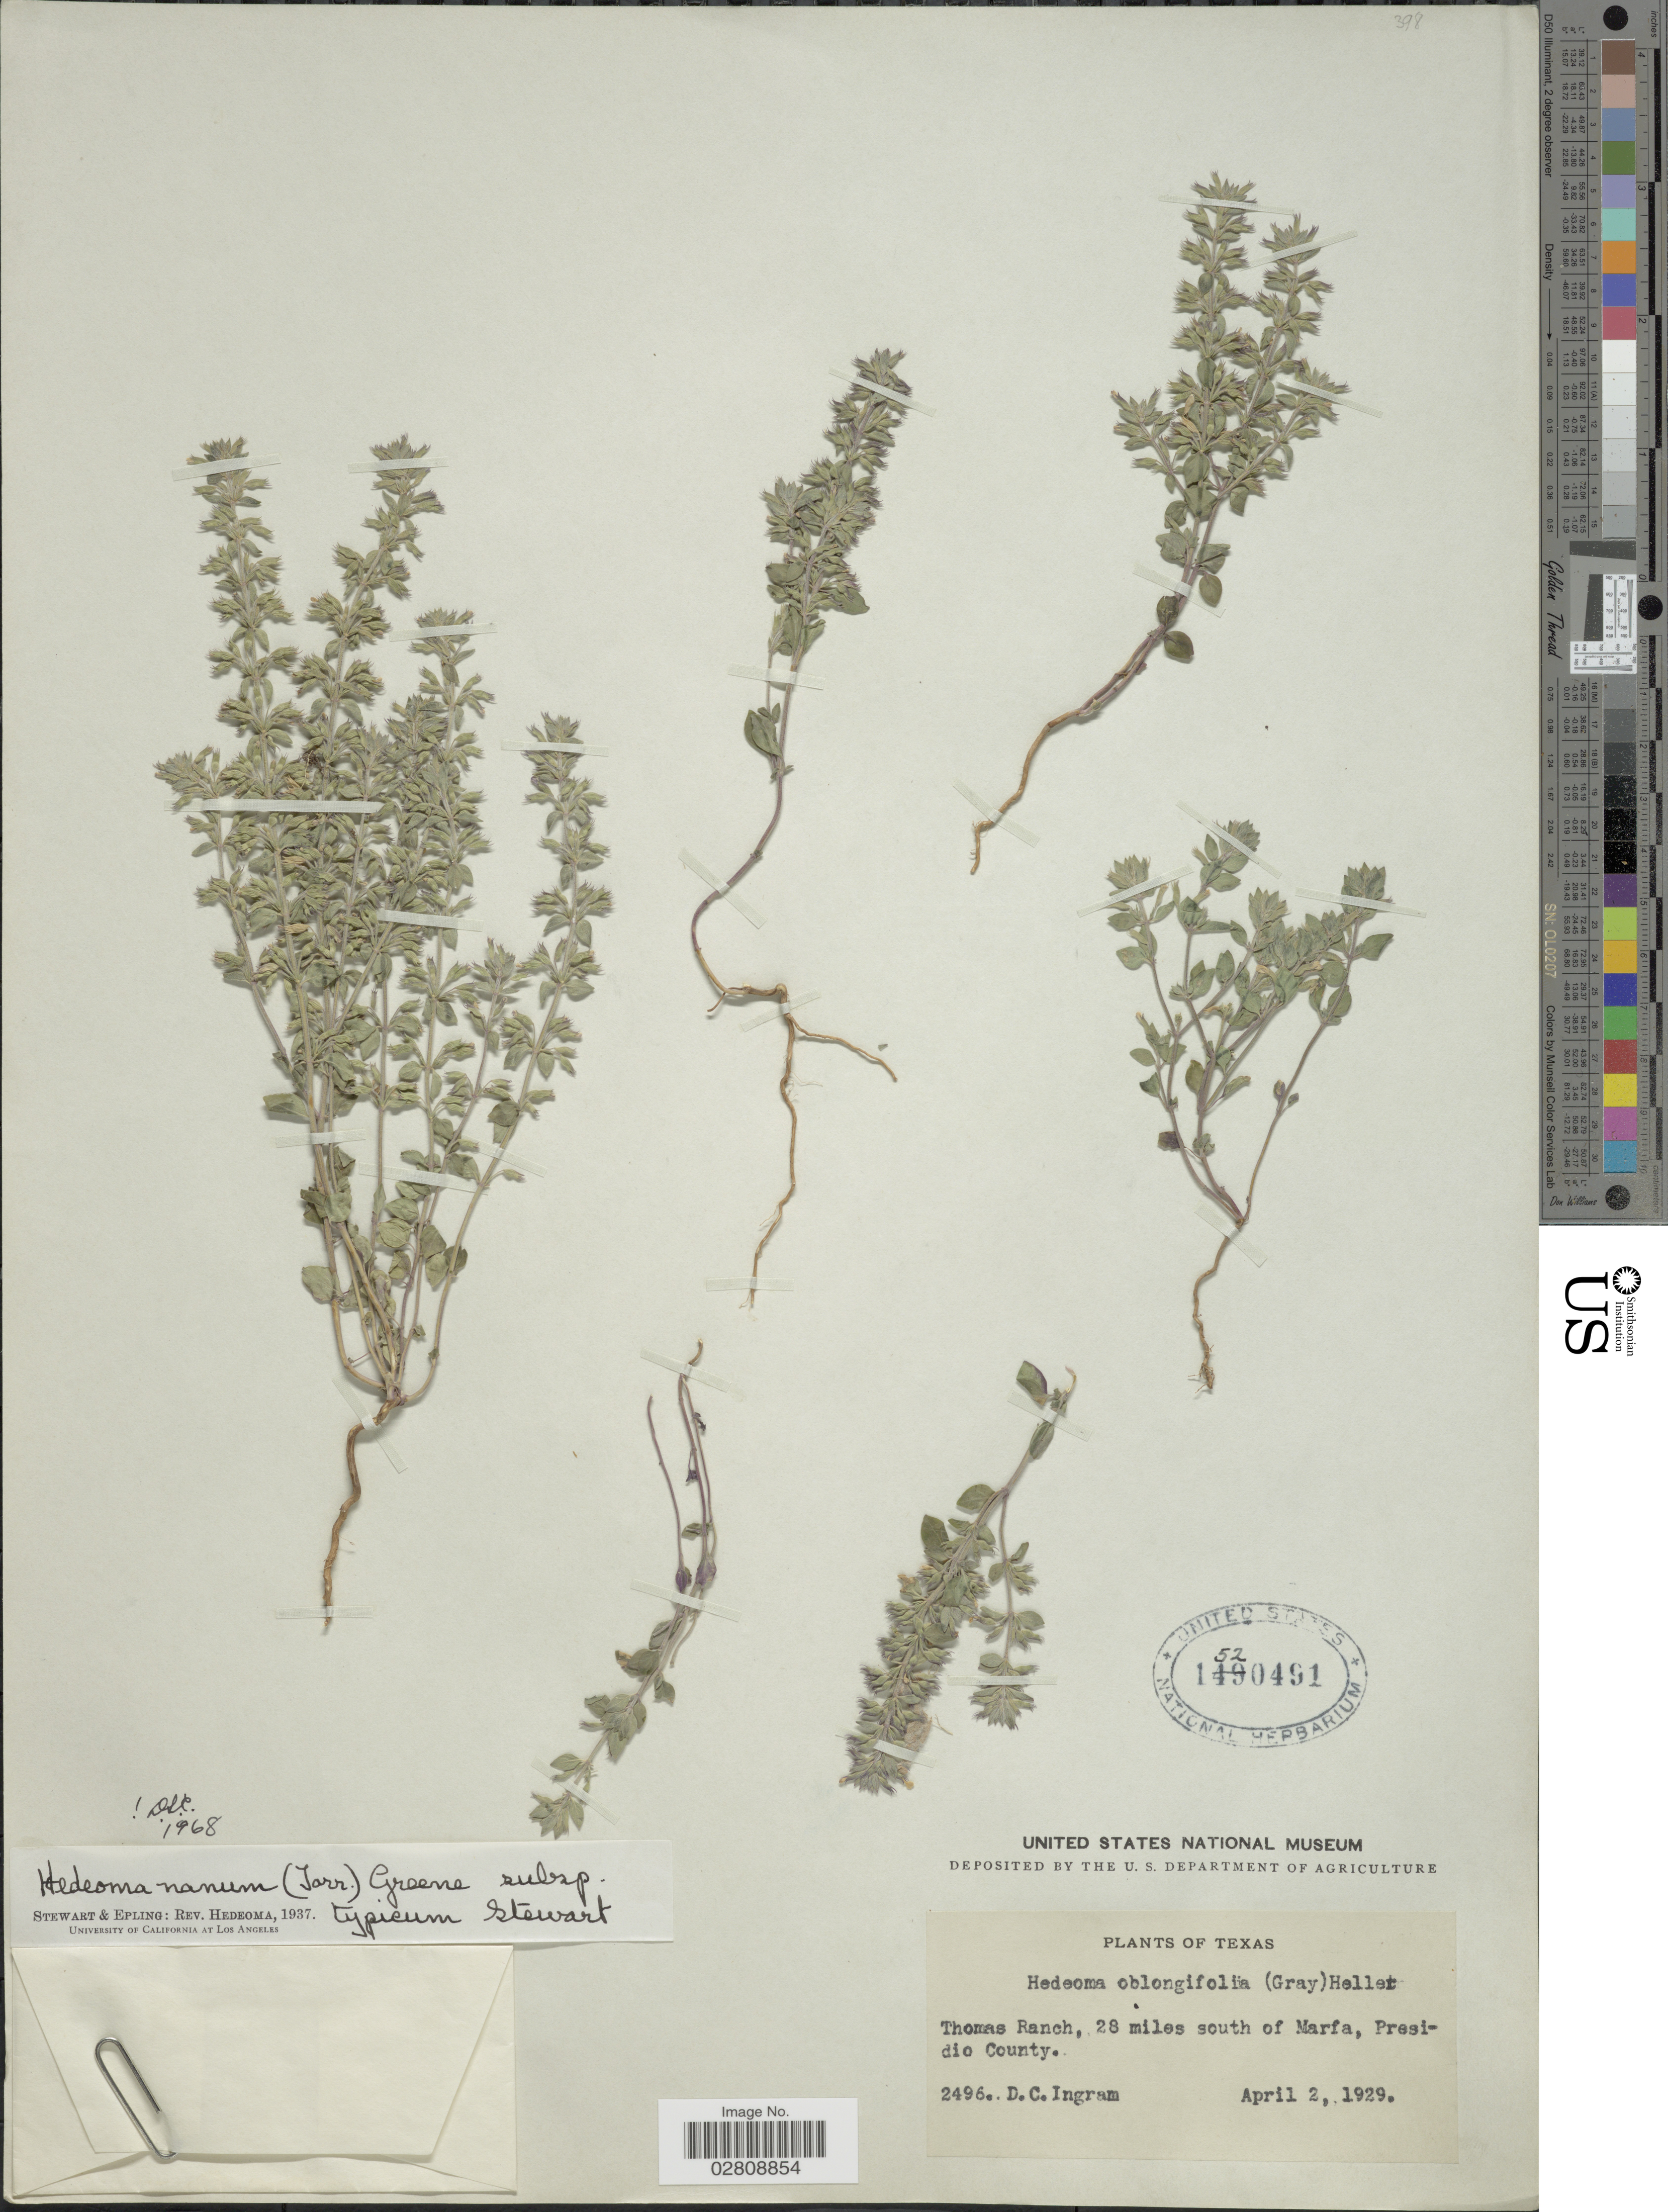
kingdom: Plantae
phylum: Tracheophyta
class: Magnoliopsida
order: Lamiales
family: Lamiaceae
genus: Hedeoma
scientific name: Hedeoma nana subsp. typica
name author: W.S. Stewart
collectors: D. C. Ingram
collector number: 2496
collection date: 1929-04-02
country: United States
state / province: Texas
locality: Thomas Ranch, 28 miles south of Marfa, Presidio County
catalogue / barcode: US 1520491